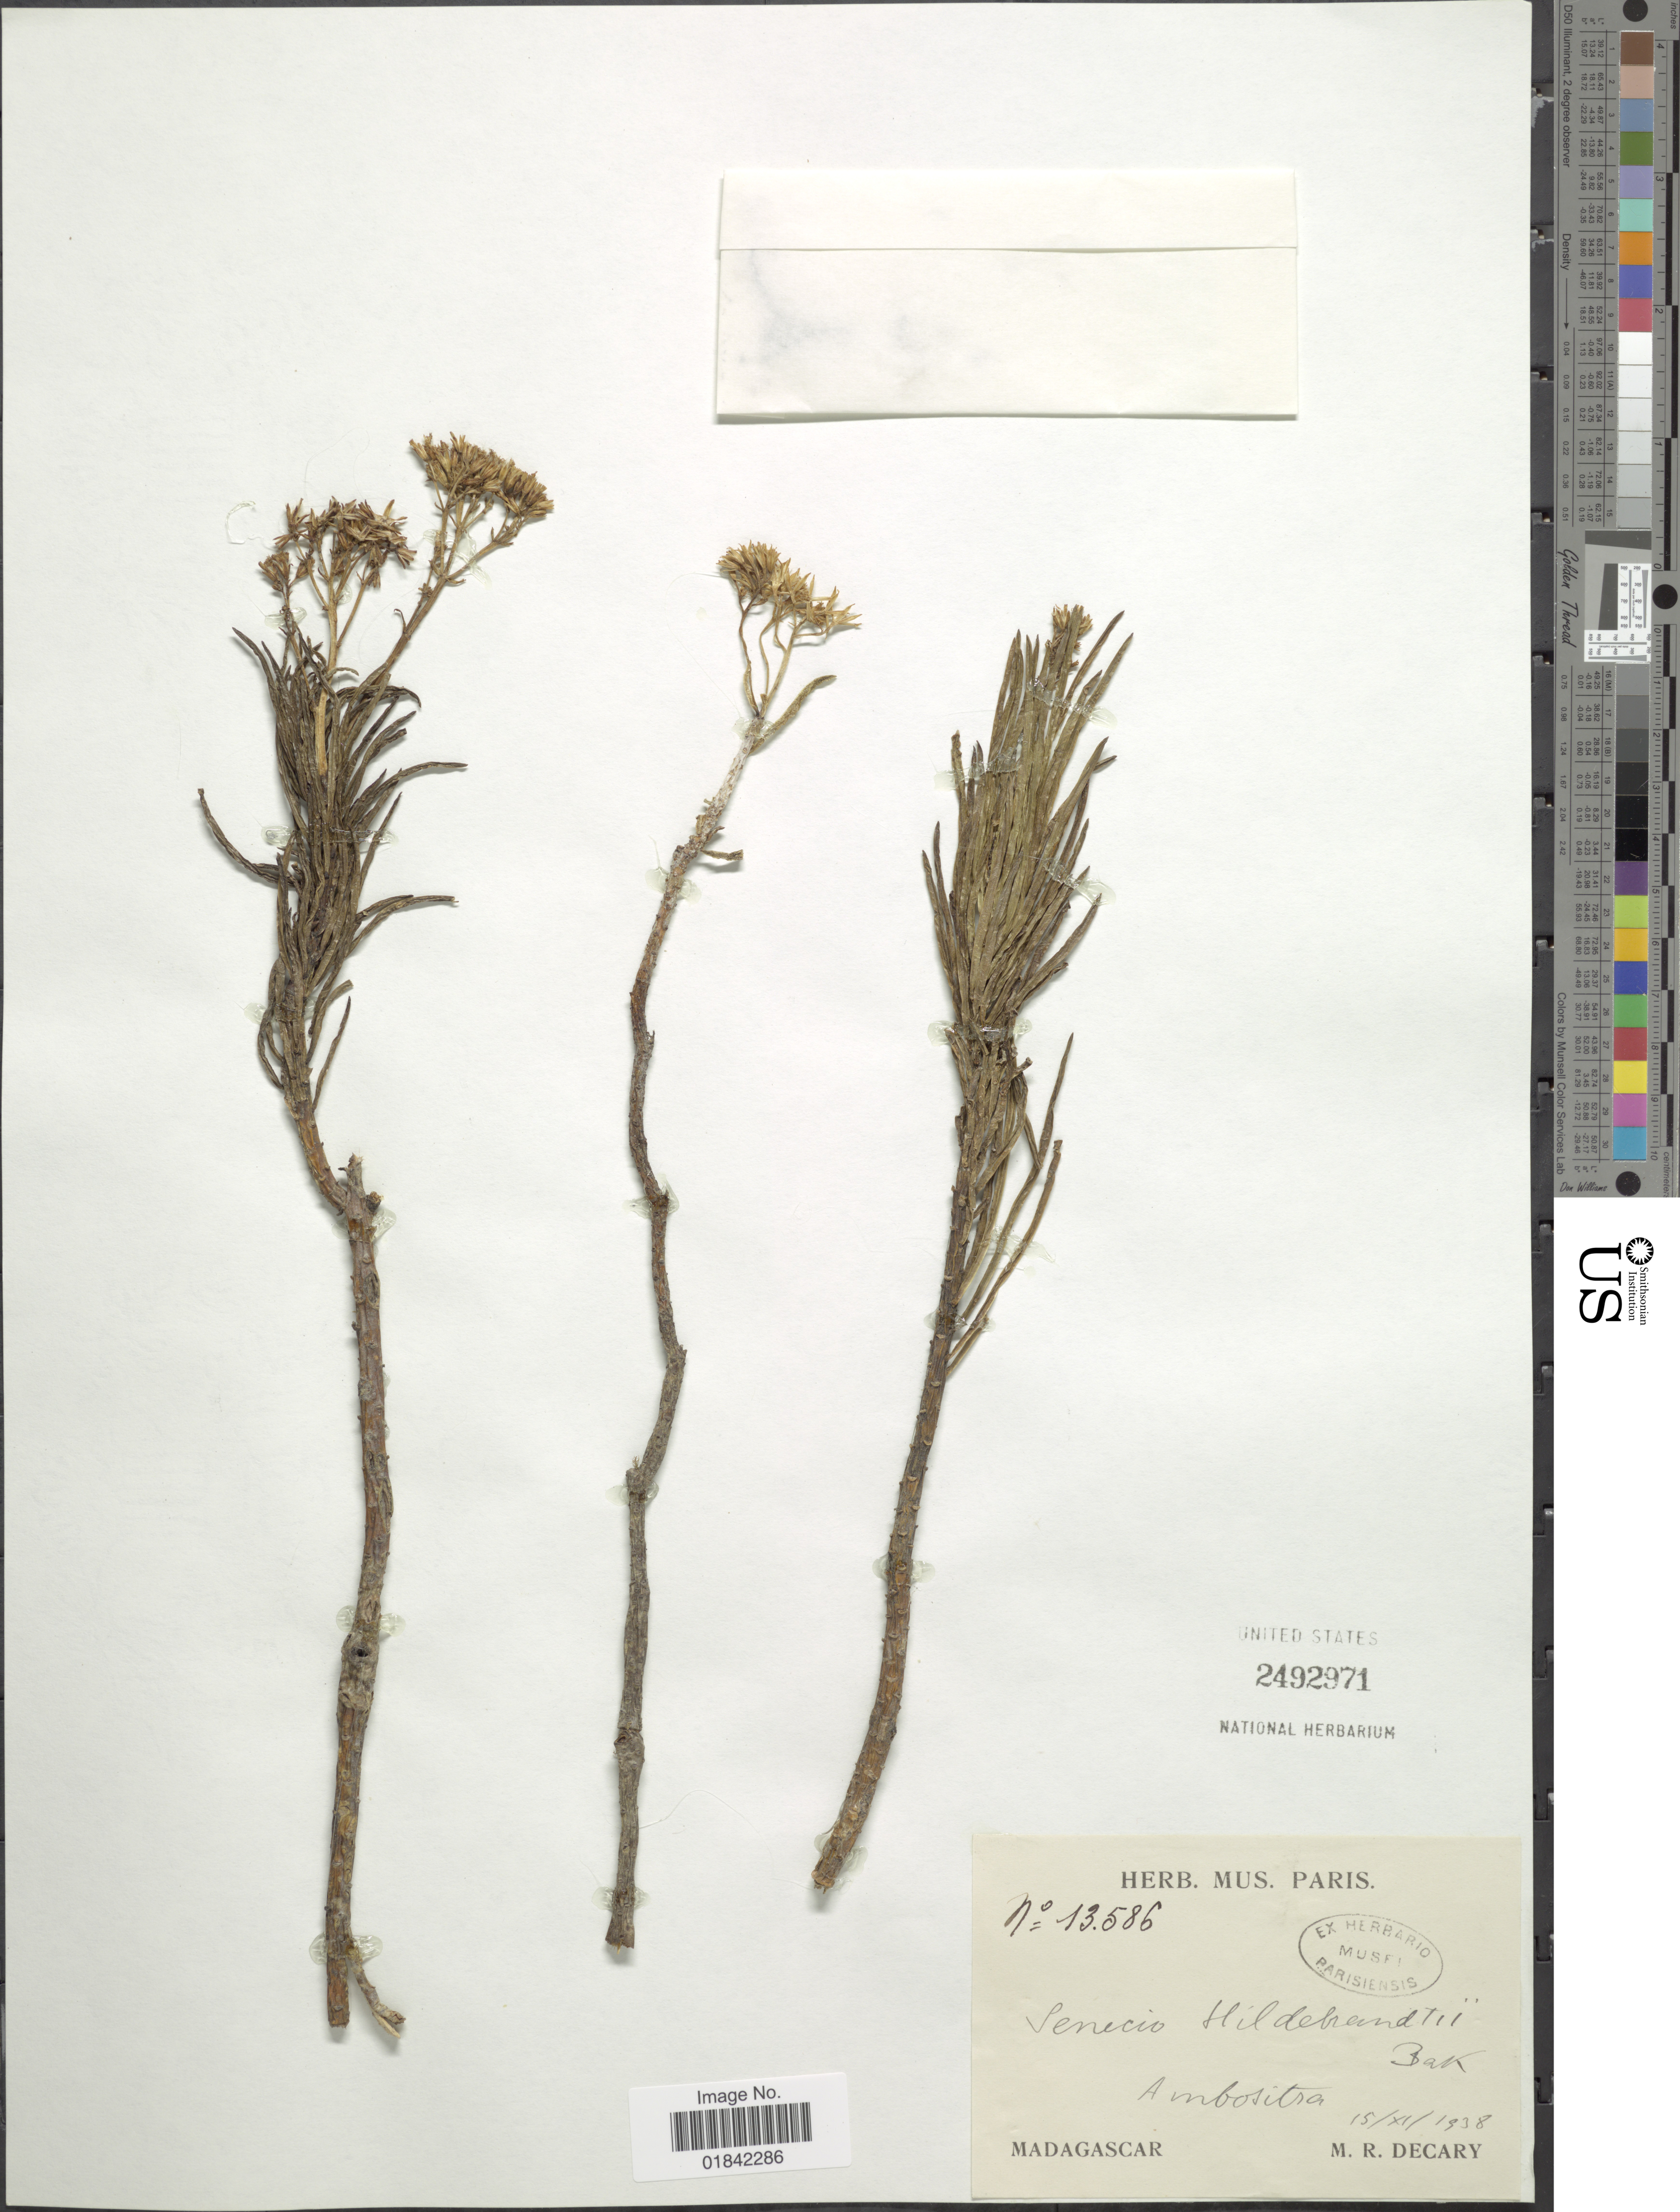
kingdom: Plantae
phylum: Tracheophyta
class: Magnoliopsida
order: Asterales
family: Asteraceae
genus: Senecio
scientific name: Senecio hildebrandtii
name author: Baker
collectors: R. Decary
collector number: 13586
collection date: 1938-11-15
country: Madagascar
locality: Ambositra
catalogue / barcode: US 2492971